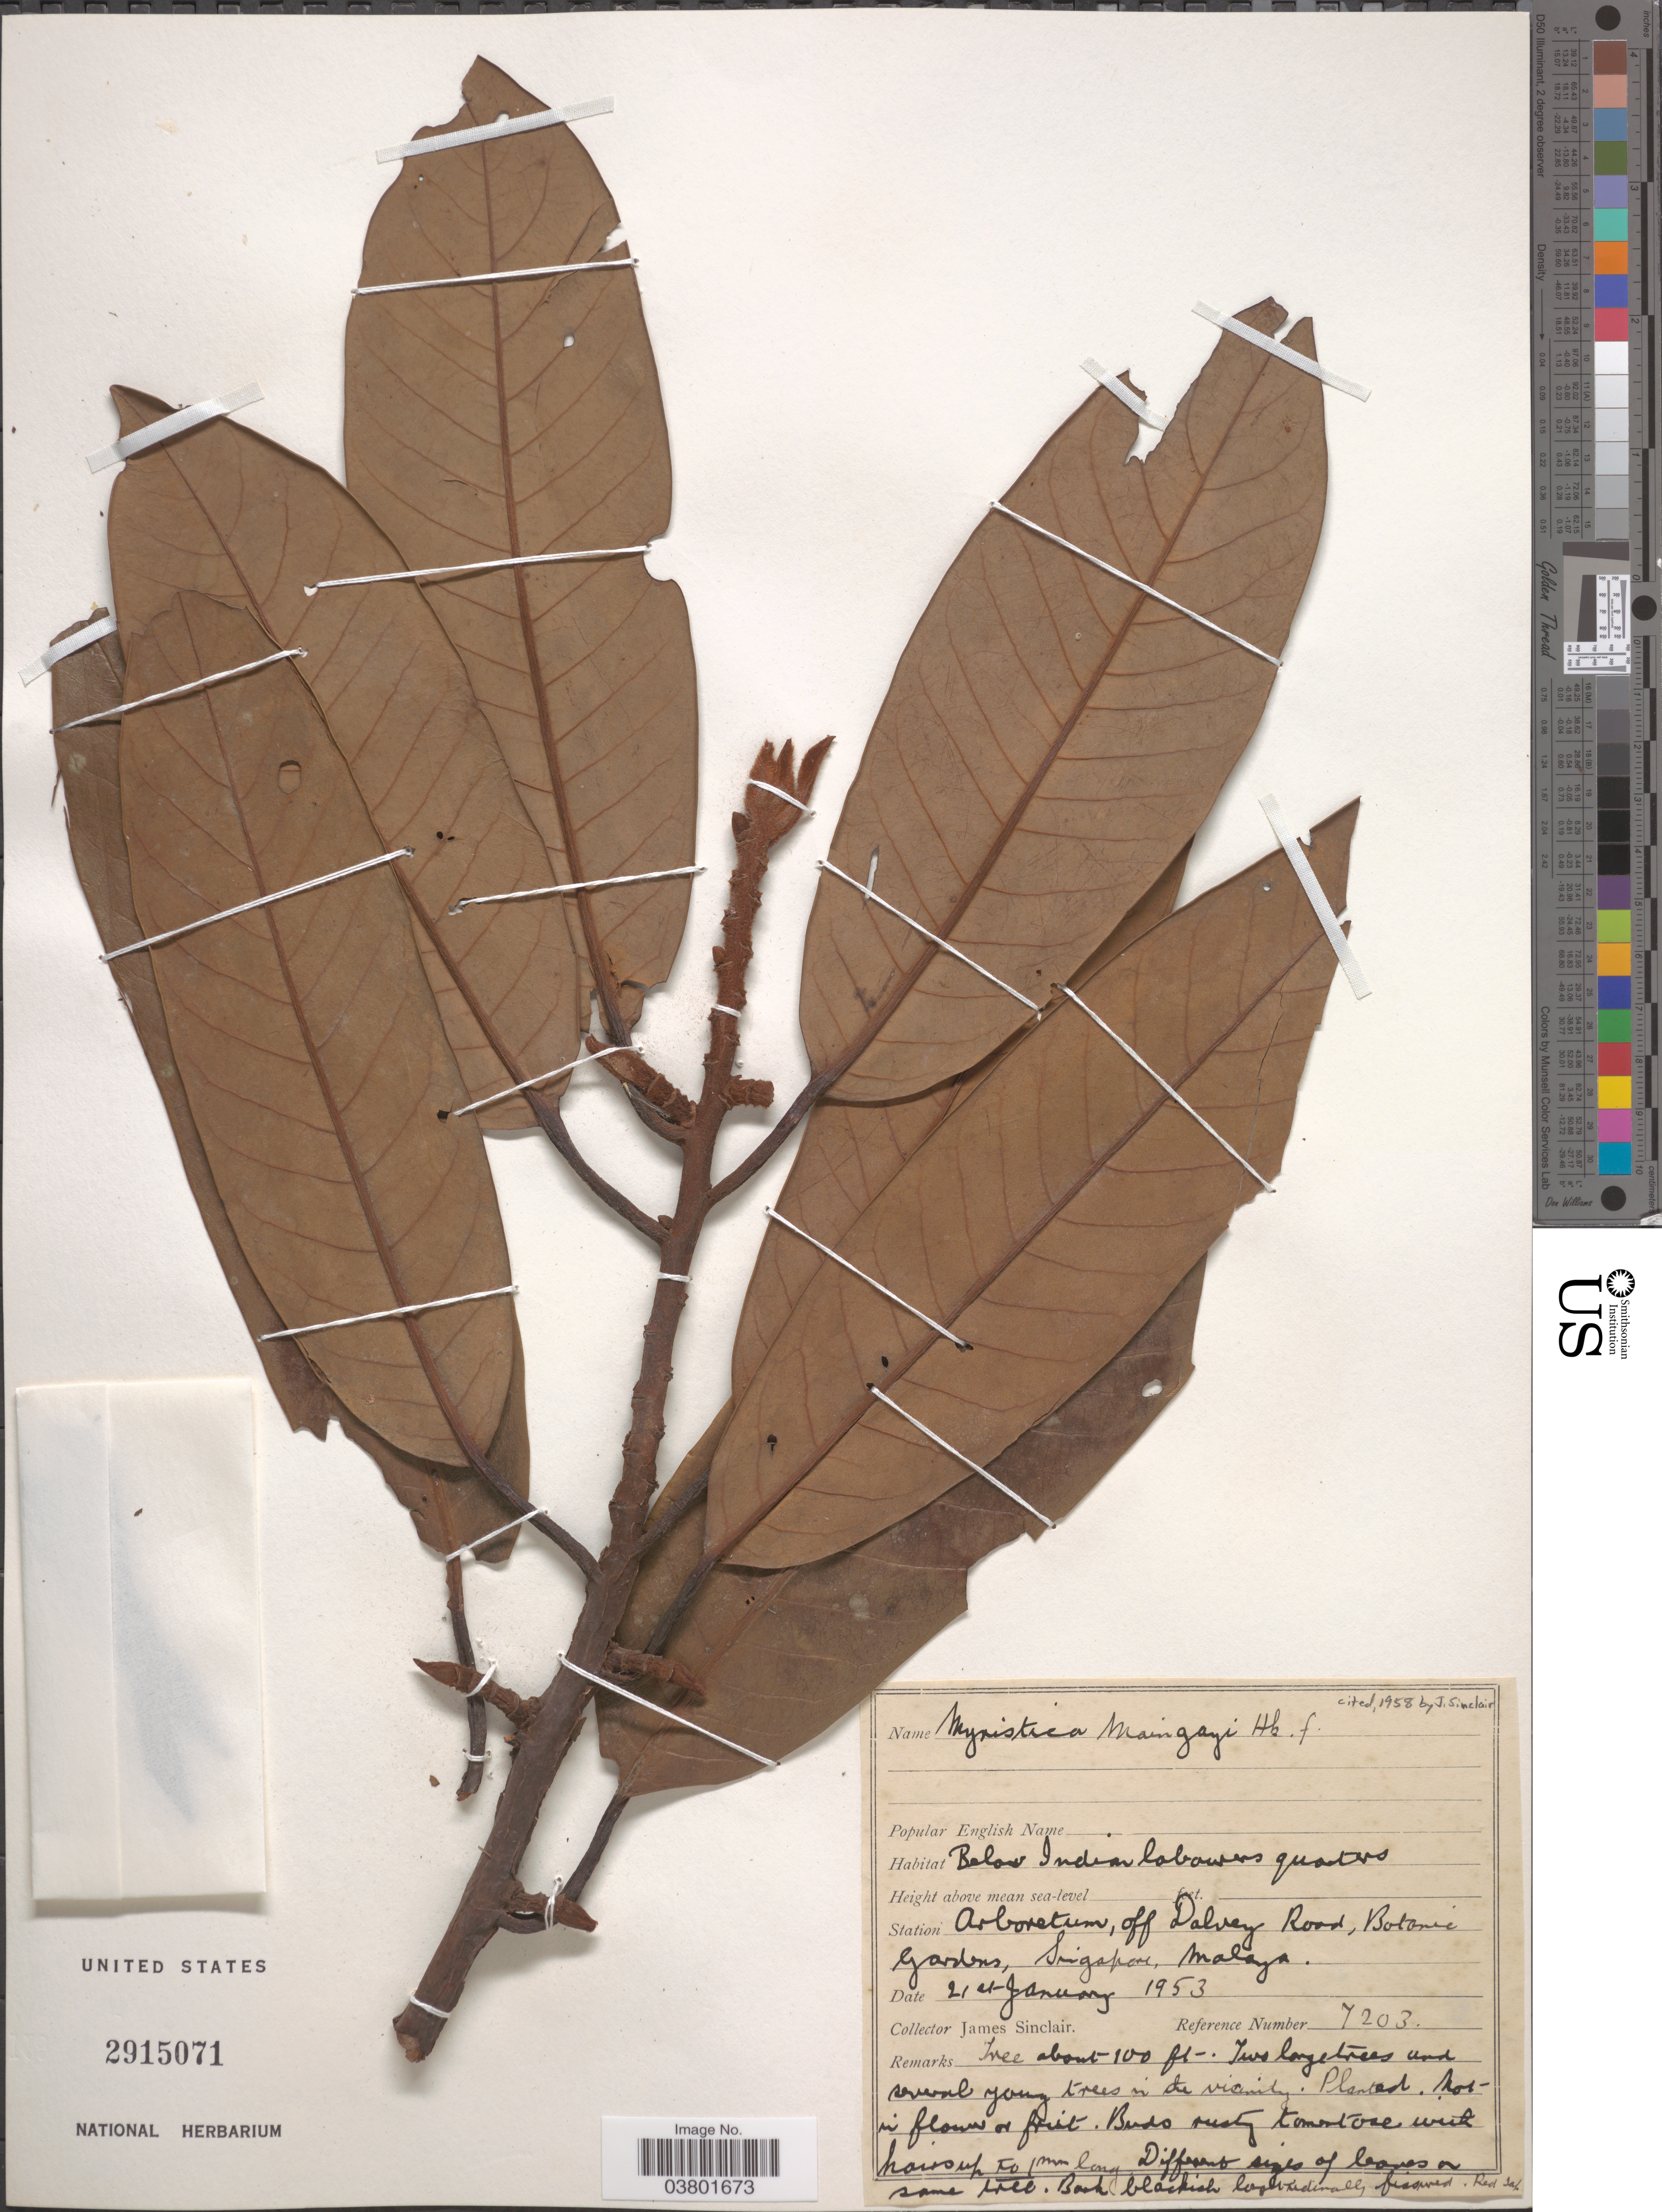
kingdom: Plantae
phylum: Tracheophyta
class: Magnoliopsida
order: Magnoliales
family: Myristicaceae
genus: Myristica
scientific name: Myristica maingayi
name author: Hook. f.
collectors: J. Sinclair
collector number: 7203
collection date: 1953-01-21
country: Singapore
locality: Station Arboretum, off Dalvey Road, Botanic Gardens. Malaya.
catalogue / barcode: US 2915071